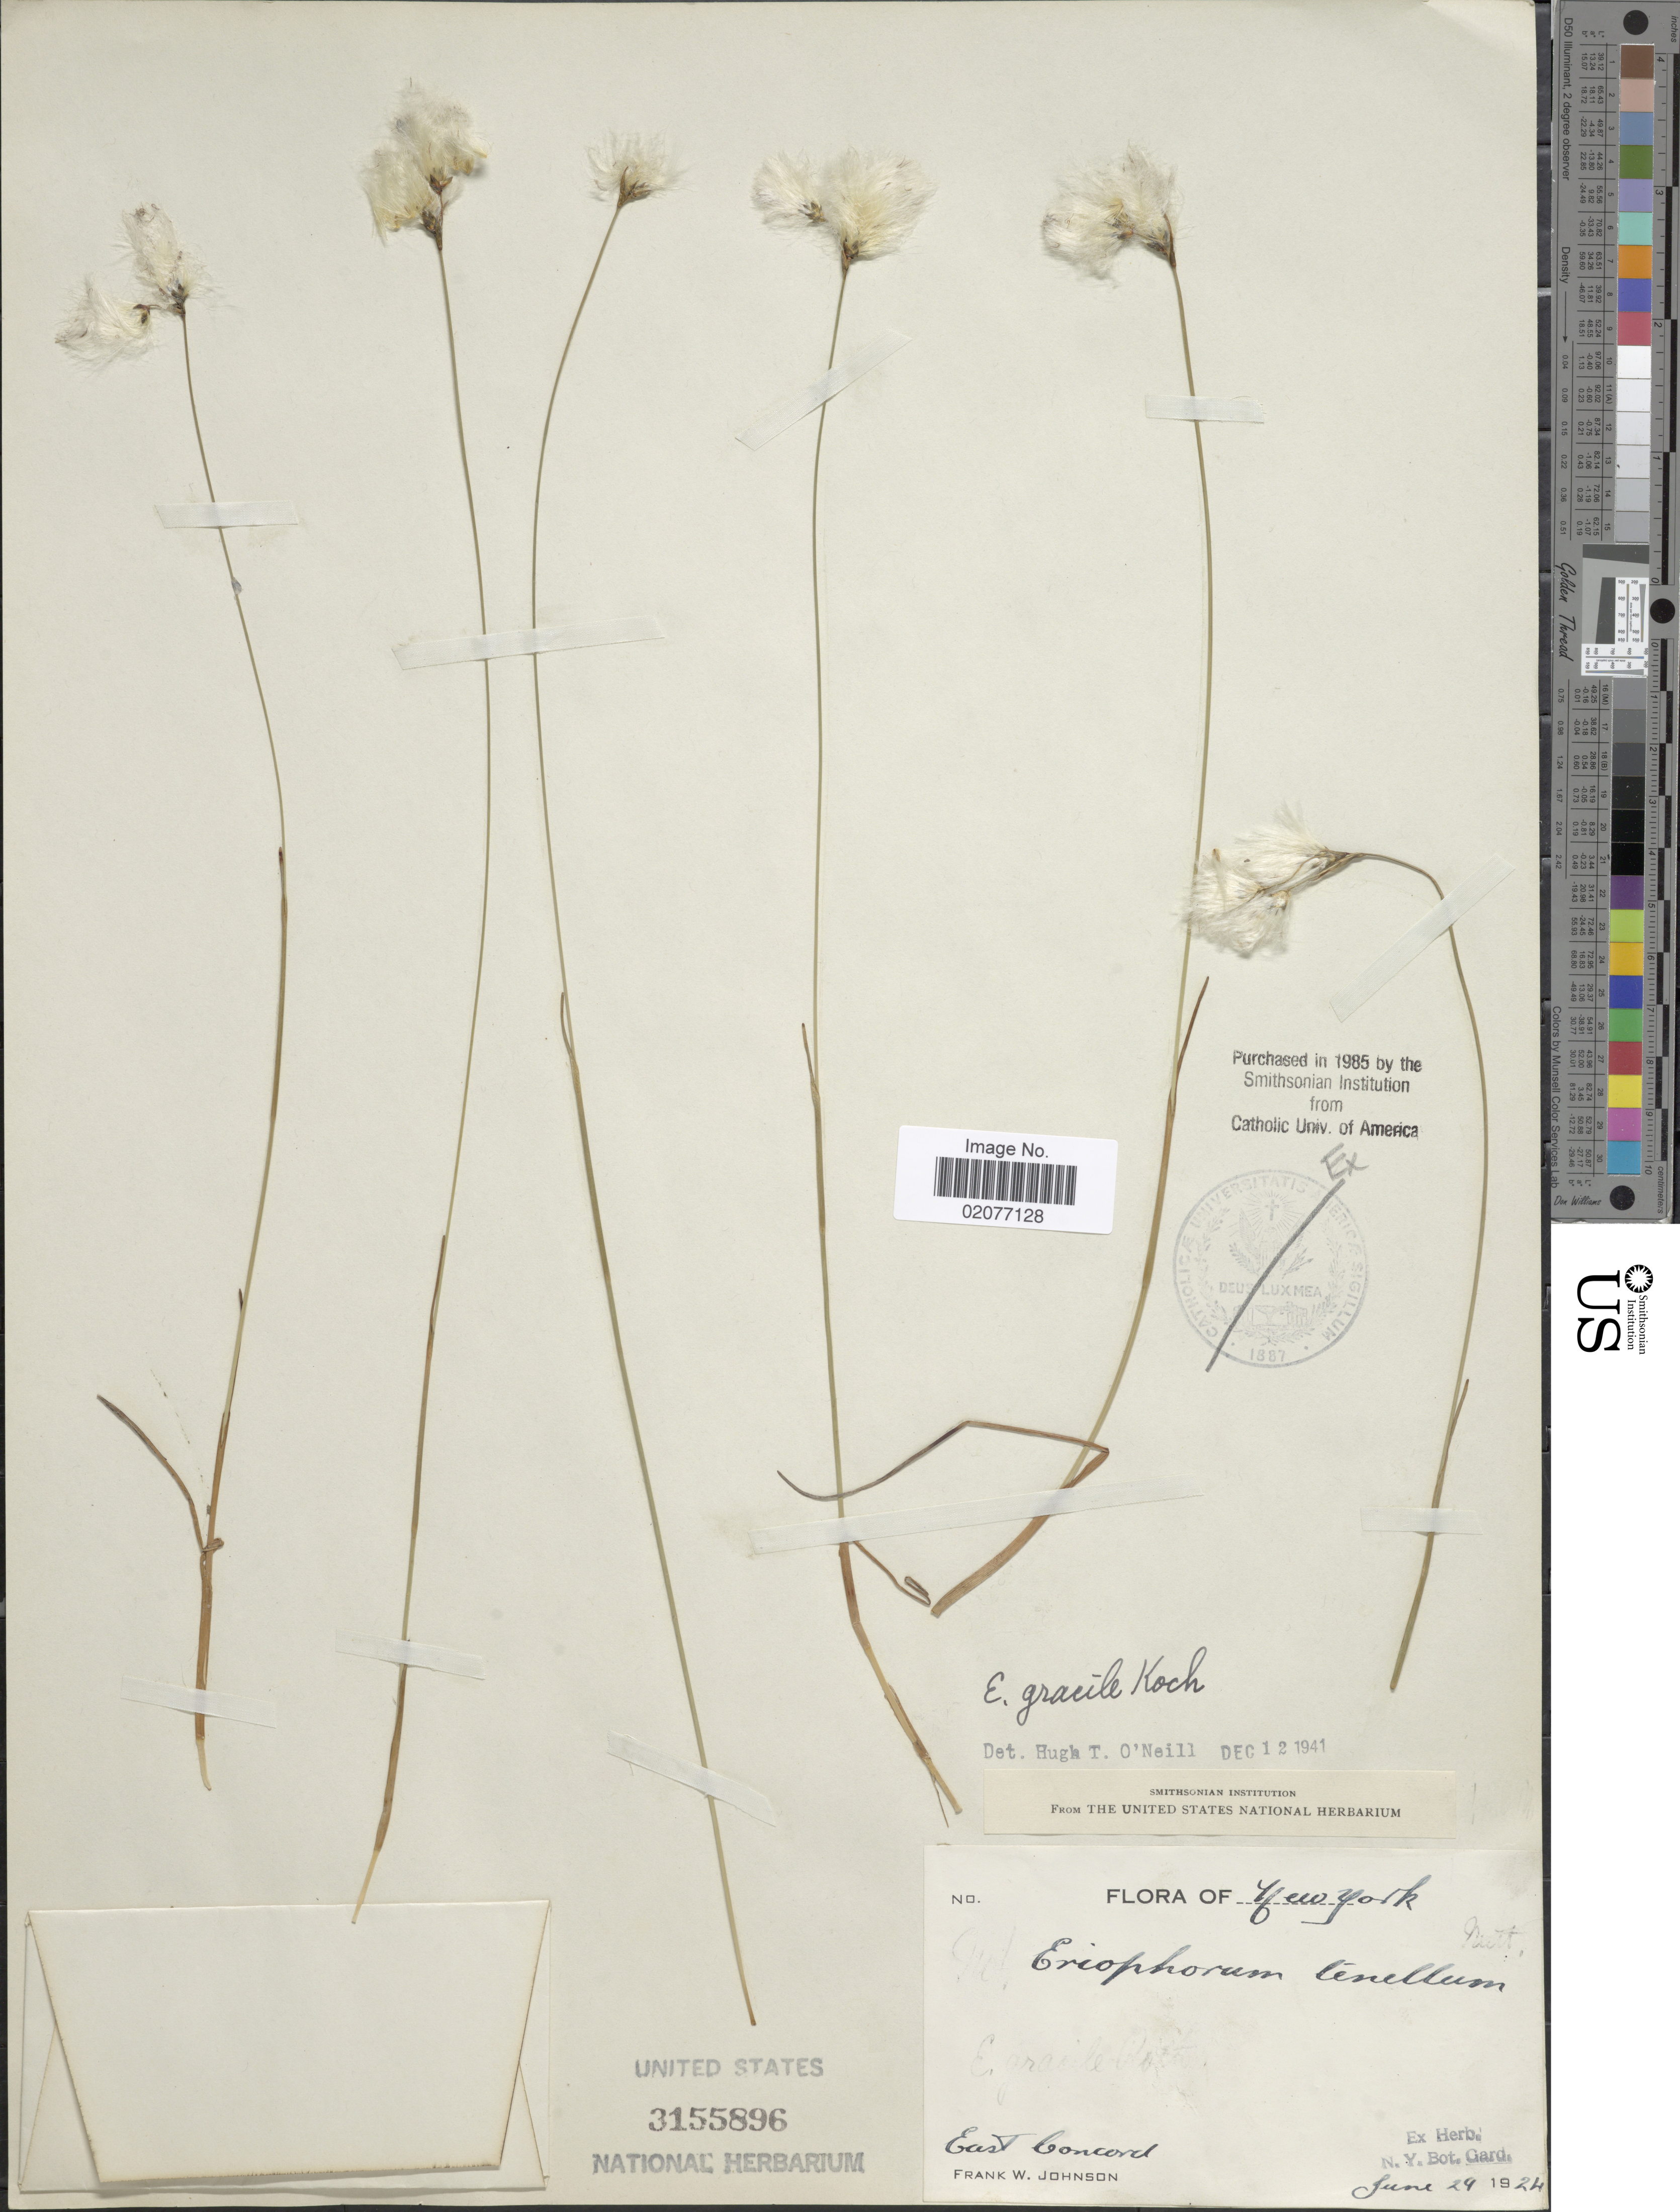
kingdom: Plantae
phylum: Tracheophyta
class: Liliopsida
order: Poales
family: Cyperaceae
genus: Eriophorum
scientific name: Eriophorum gracile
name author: W.D.J. Koch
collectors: F. W. Johnson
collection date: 1924-06-29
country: United States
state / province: New York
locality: East Conocrd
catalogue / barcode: US 3155896